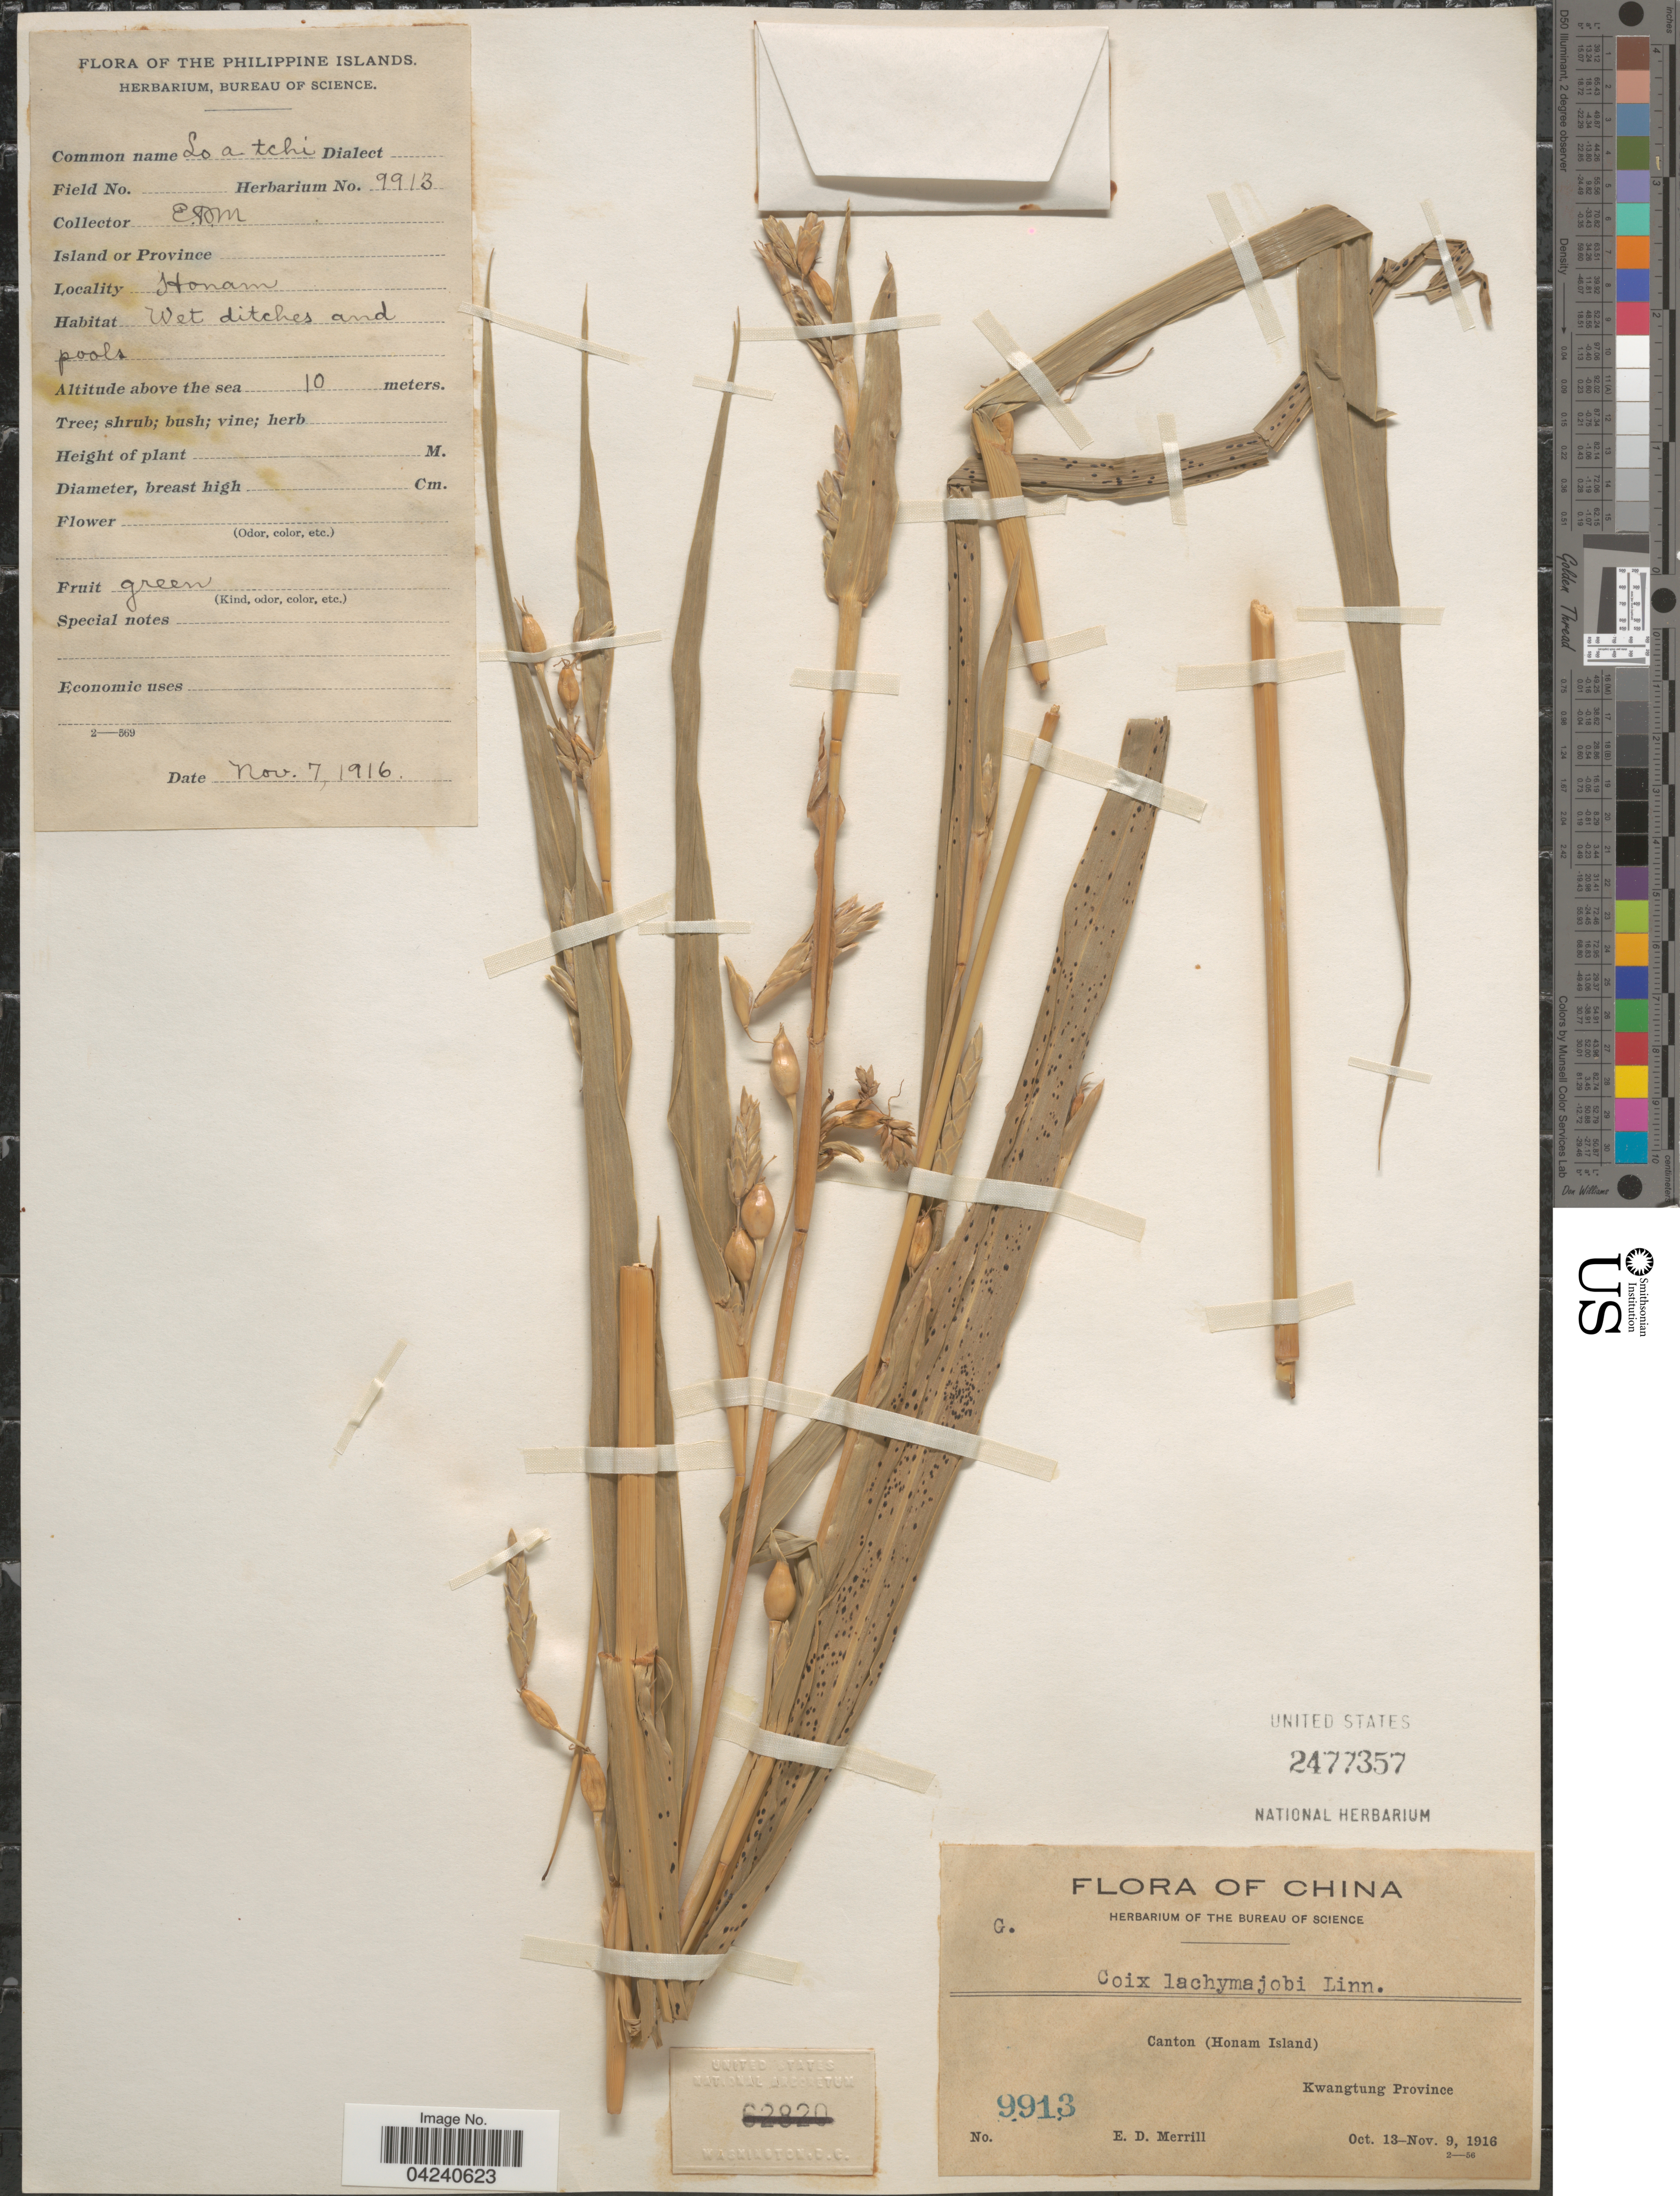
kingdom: Plantae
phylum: Tracheophyta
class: Liliopsida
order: Poales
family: Poaceae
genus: Coix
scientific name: Coix lacryma-jobi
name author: L.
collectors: E. D. Merrill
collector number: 9913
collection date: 1916-11-07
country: China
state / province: Guangdong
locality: Canton (Honam Island). Kwangtung Province.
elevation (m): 10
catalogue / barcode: US 2477357